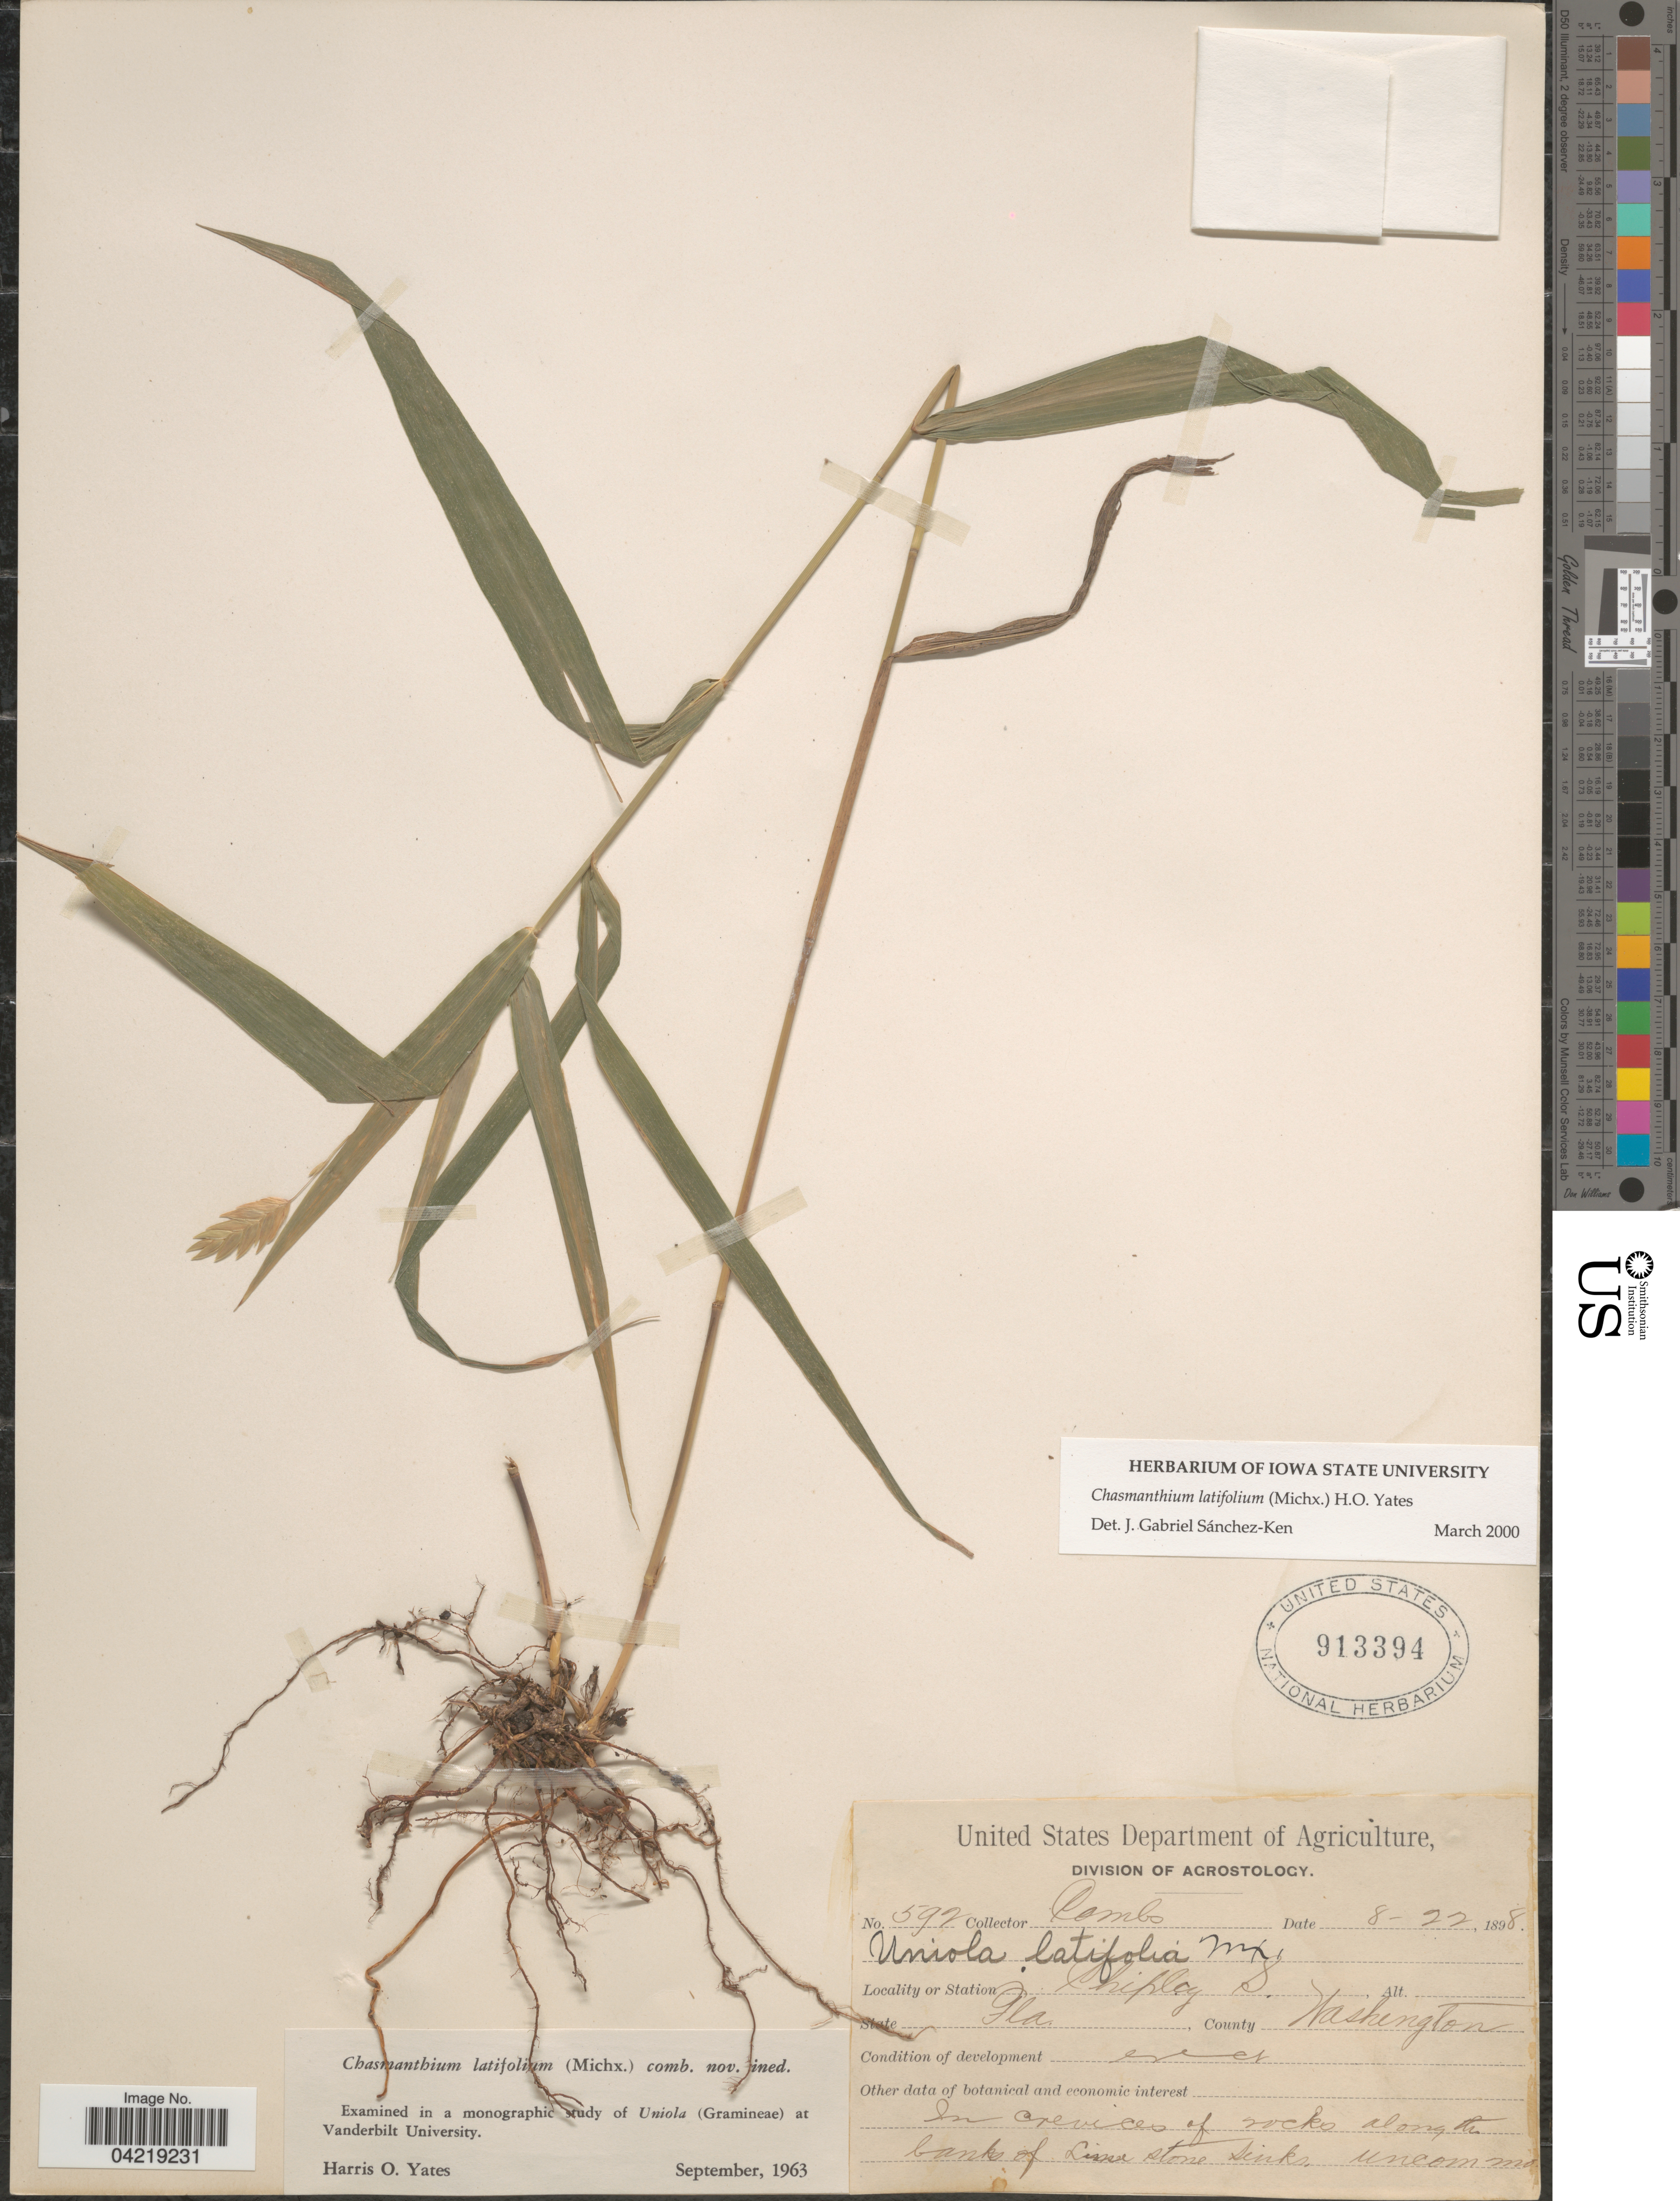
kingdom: Plantae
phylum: Tracheophyta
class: Liliopsida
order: Poales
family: Poaceae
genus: Chasmanthium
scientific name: Chasmanthium latifolium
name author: (Michx.) H.O. Yates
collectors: -. Combs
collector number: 592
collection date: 1898-08-22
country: United States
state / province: Florida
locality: Station Chipley S. County Washington.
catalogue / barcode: US 913394